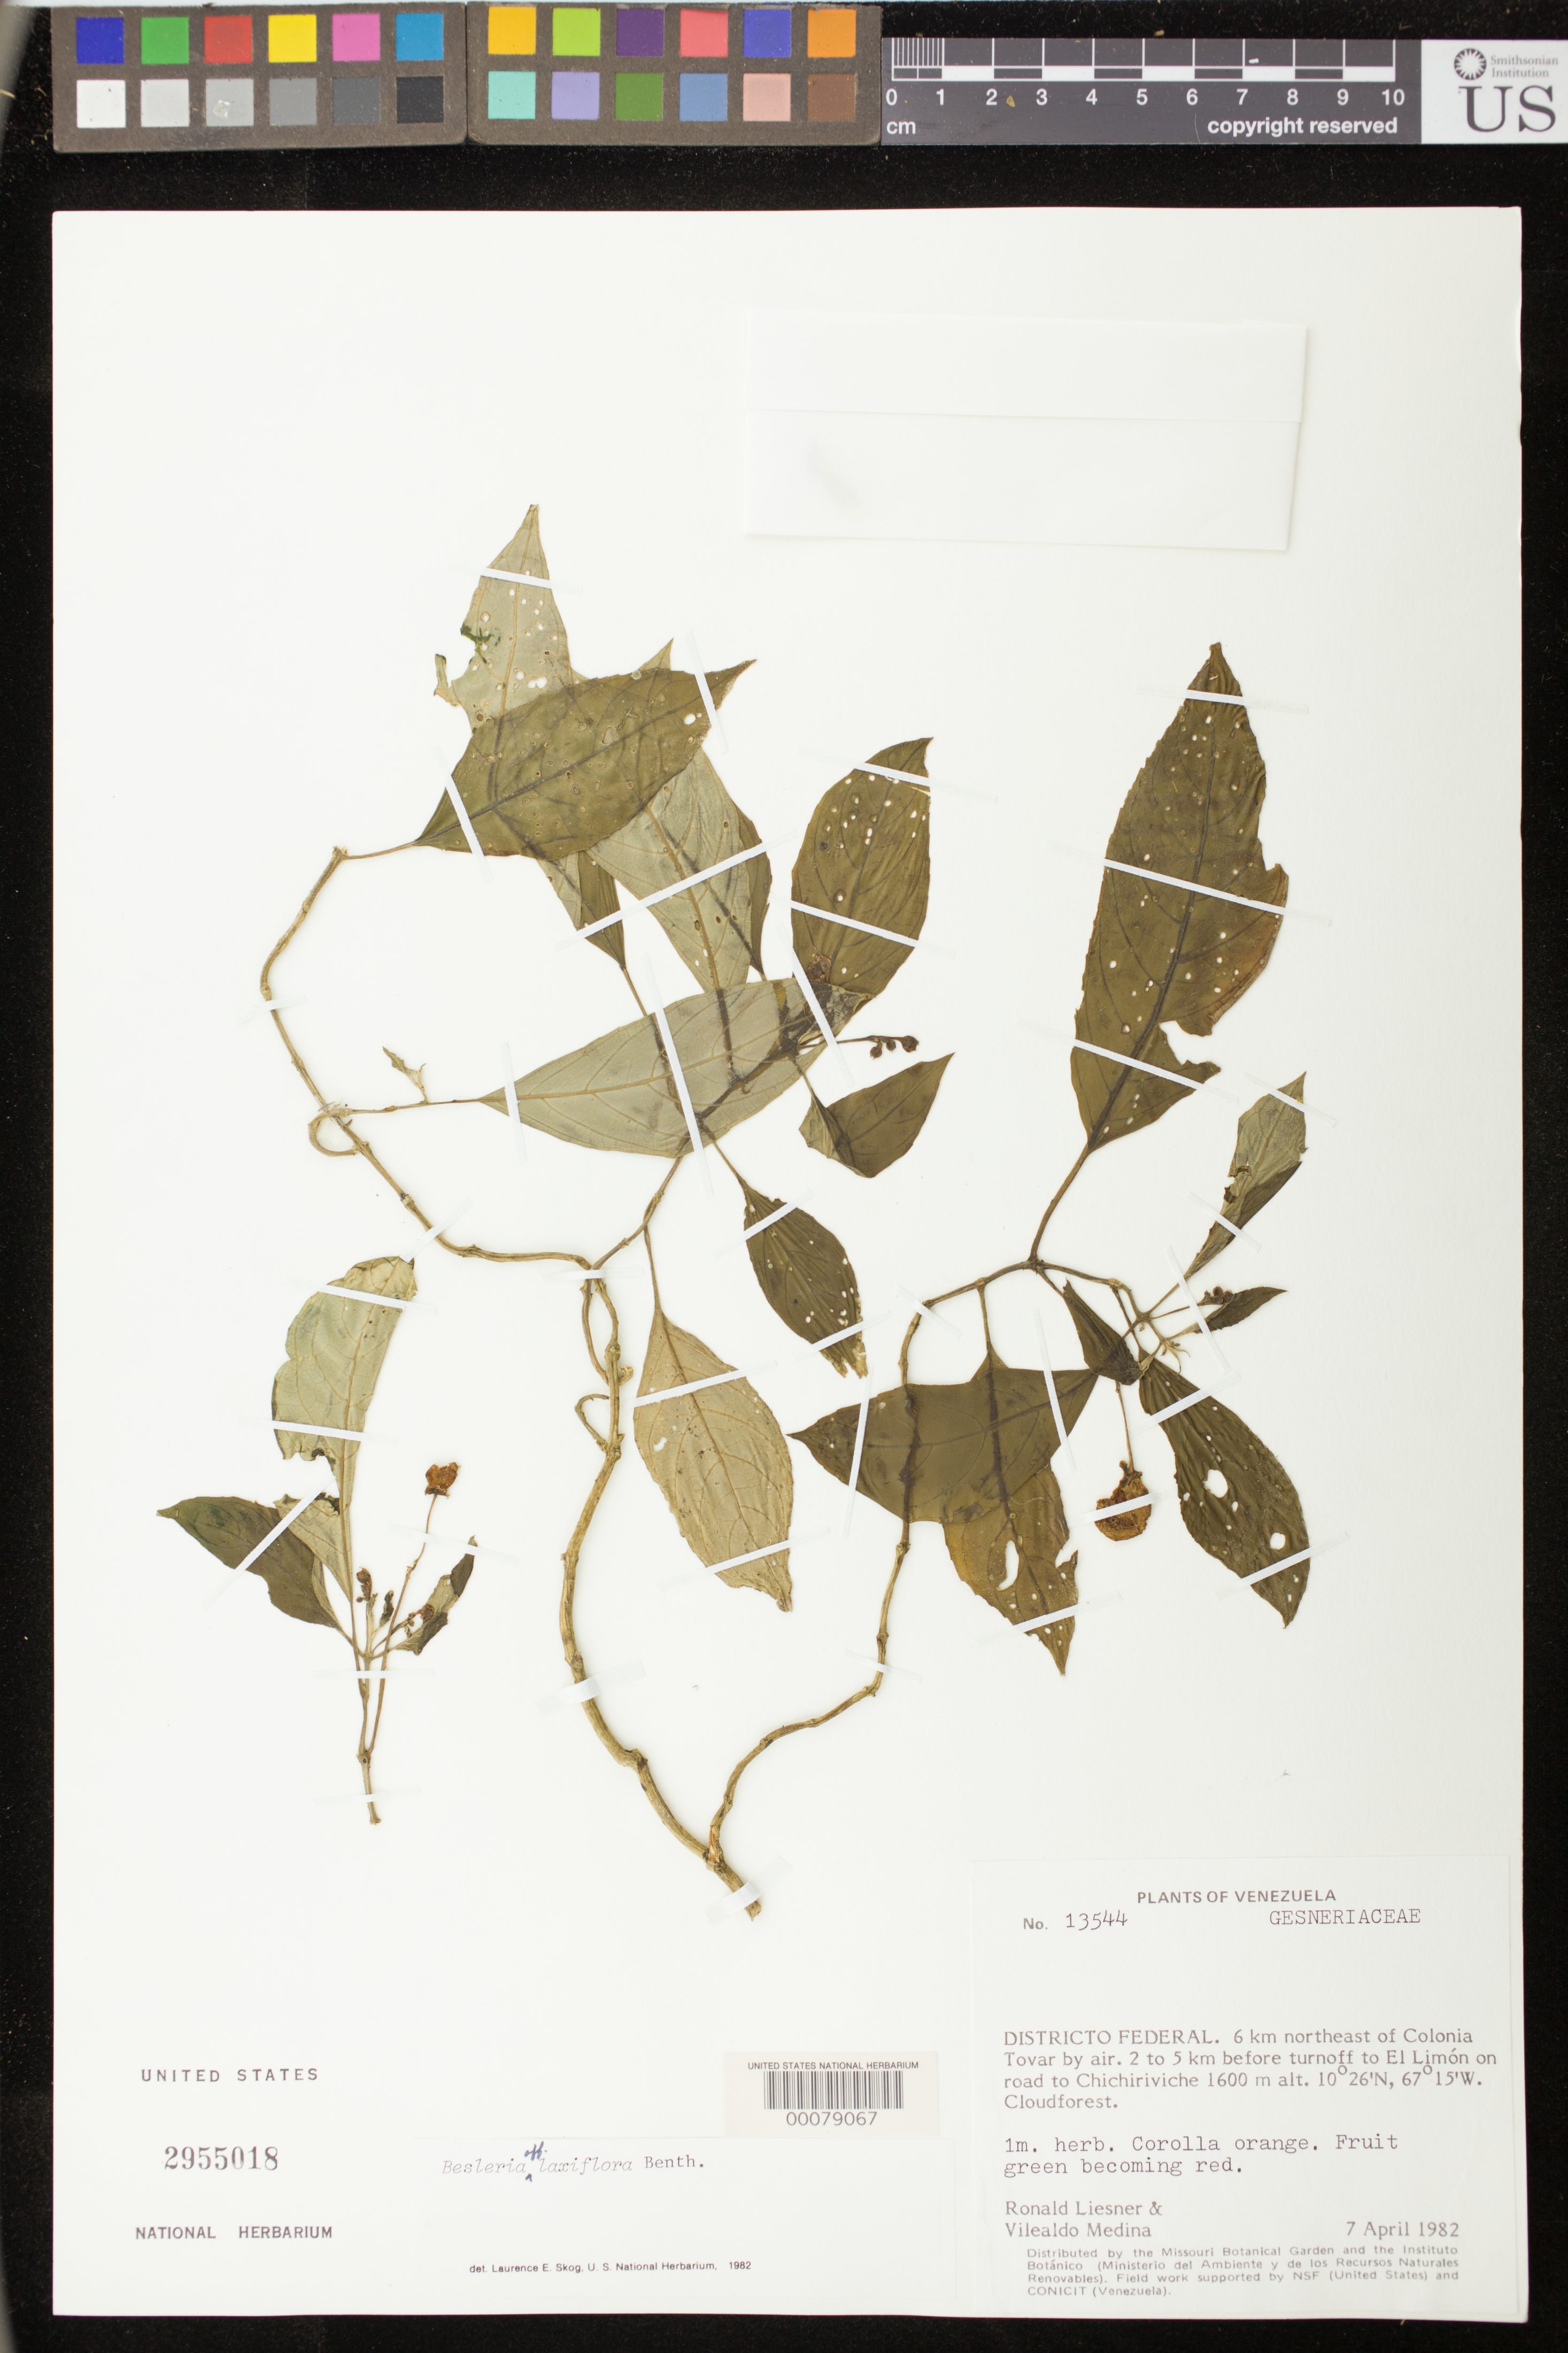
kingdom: Plantae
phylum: Tracheophyta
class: Magnoliopsida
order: Lamiales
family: Gesneriaceae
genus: Besleria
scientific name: Besleria laxiflora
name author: Benth.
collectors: R. L. Liesner & V. Medina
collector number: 13544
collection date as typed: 07 Apr 1982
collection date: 1982-04-07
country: Venezuela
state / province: Aragua / Distrito Federal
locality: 6 km NE of Colonia Tovar by air, 2-5 km before turnoff to El Limon on road to Chichiriviche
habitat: Cloudforest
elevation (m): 1600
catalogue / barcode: US 2955018